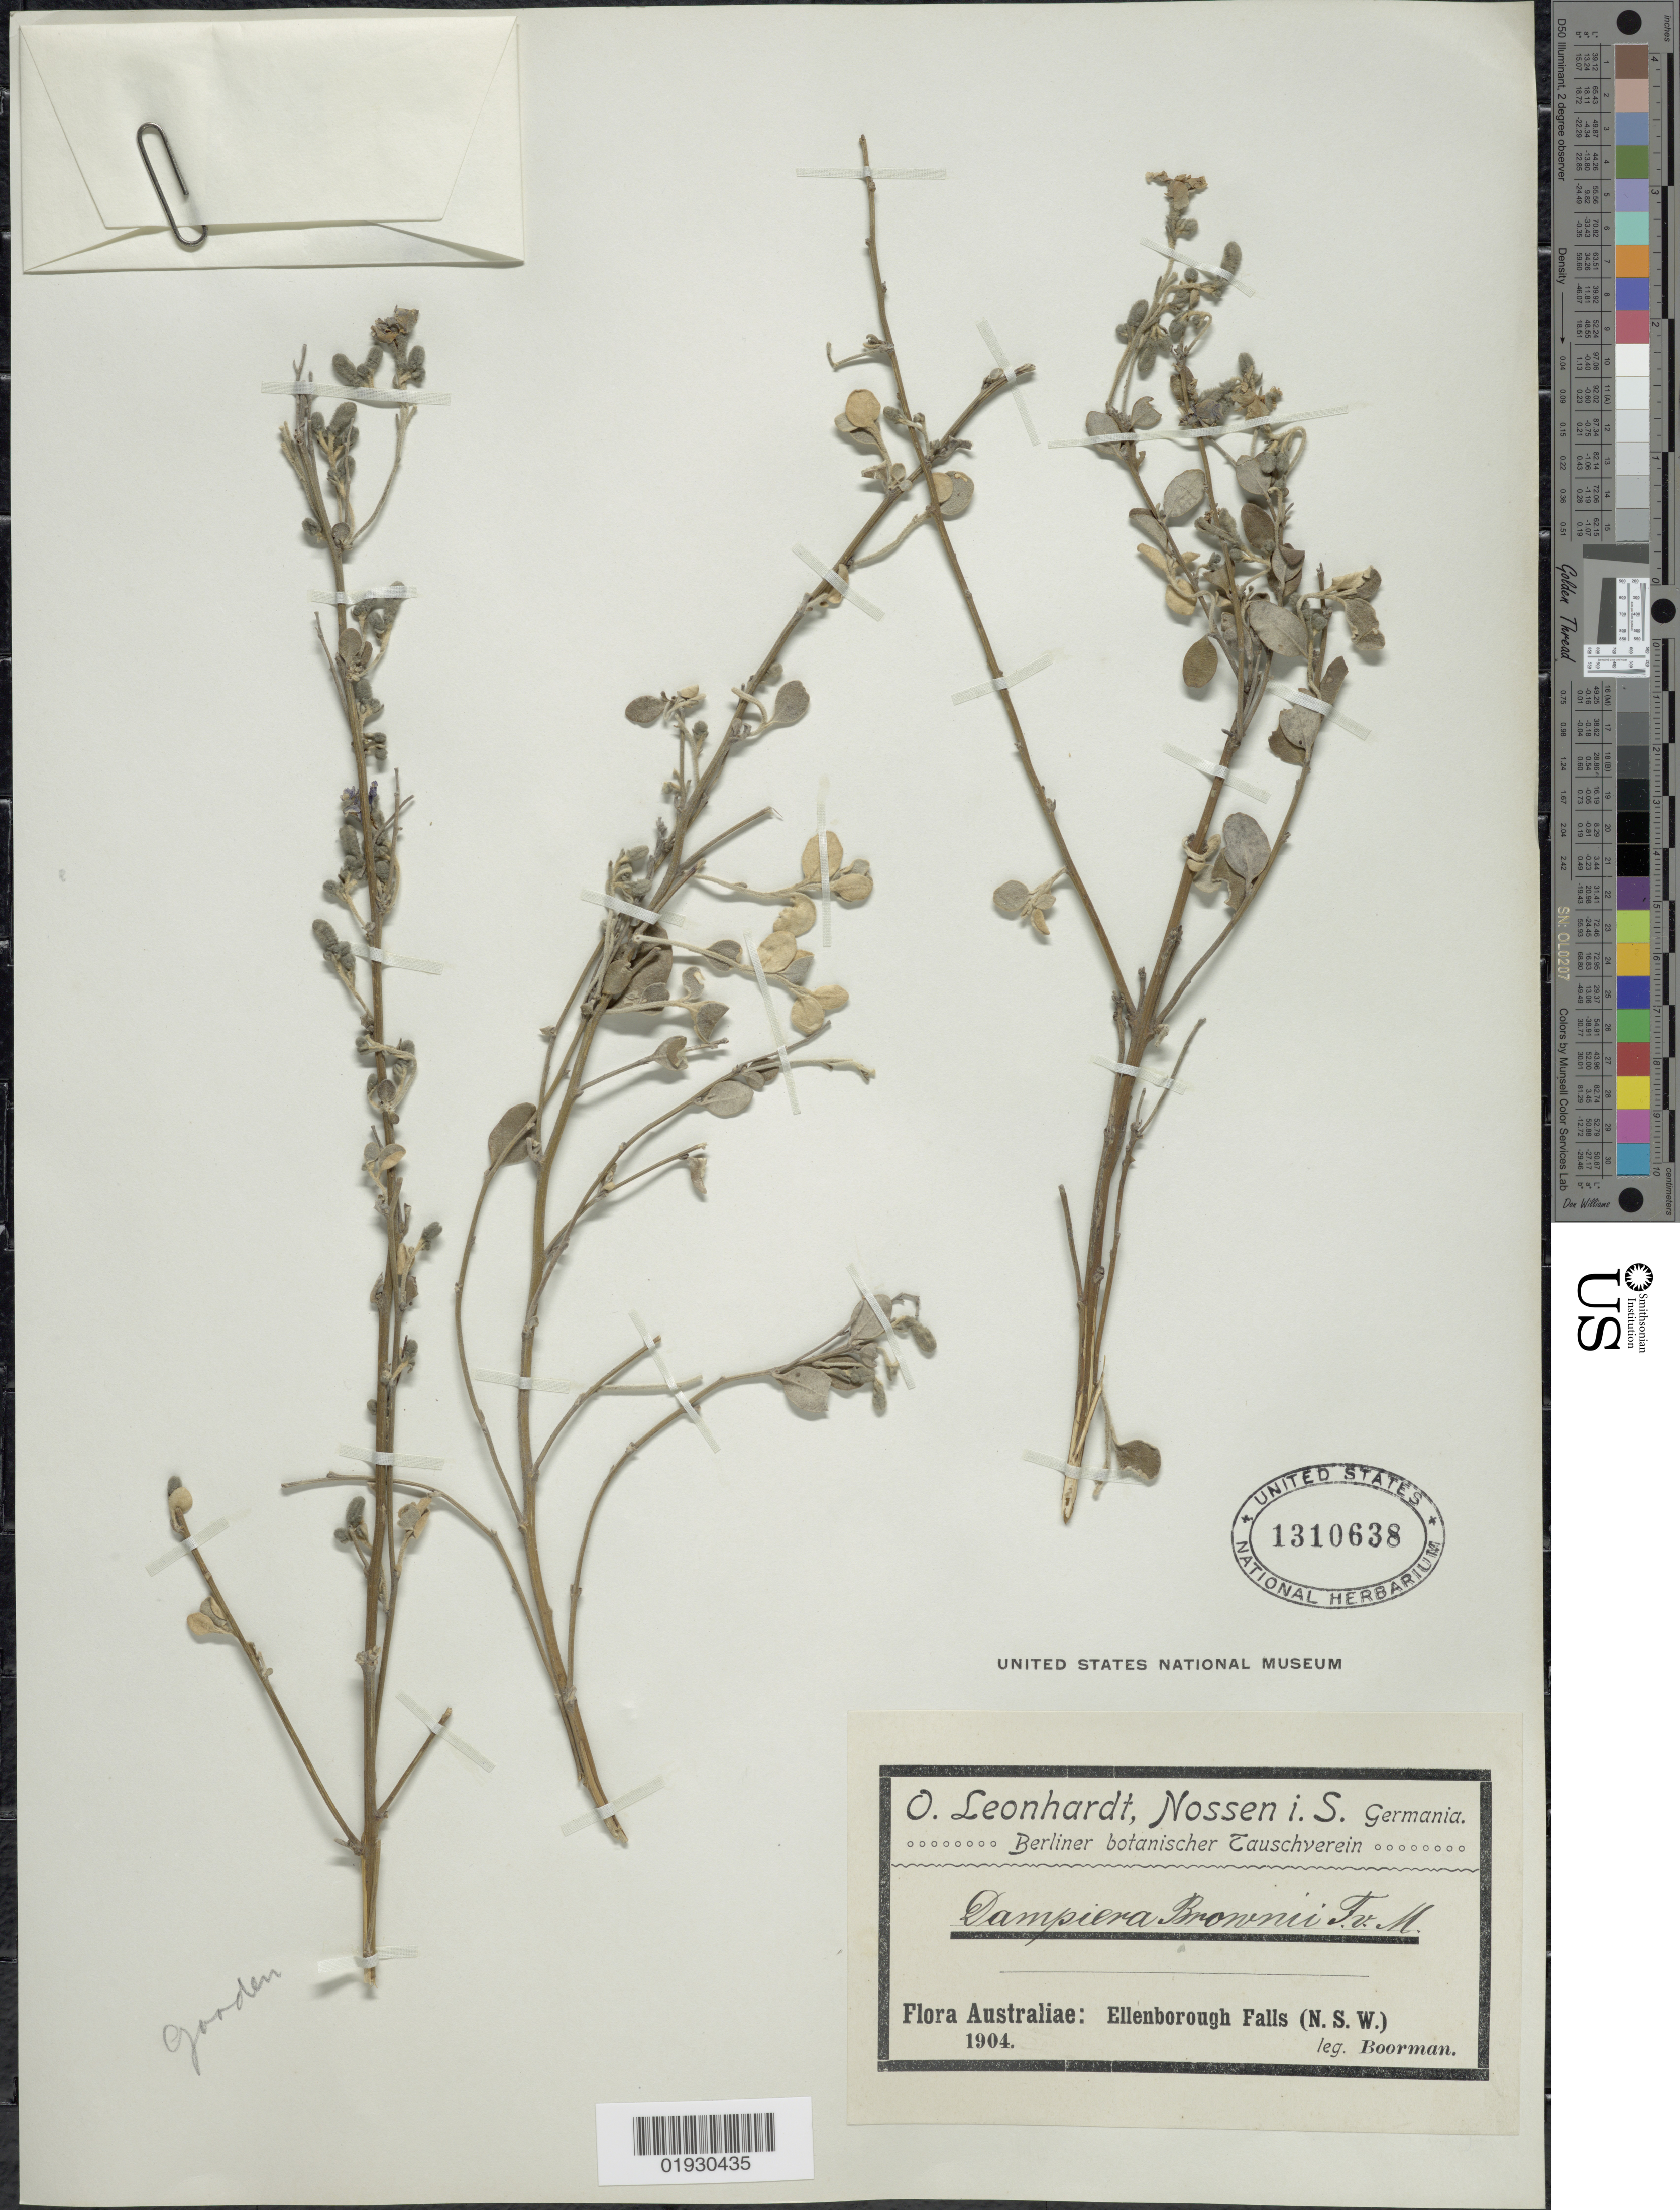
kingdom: Plantae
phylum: Tracheophyta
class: Magnoliopsida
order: Asterales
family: Goodeniaceae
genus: Dampiera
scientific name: Dampiera brownii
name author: F. Muell.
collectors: -. Boorman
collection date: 1904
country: Australia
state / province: New South Wales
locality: Ellenbourgh Falls (N.S.W.)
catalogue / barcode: US 1310638